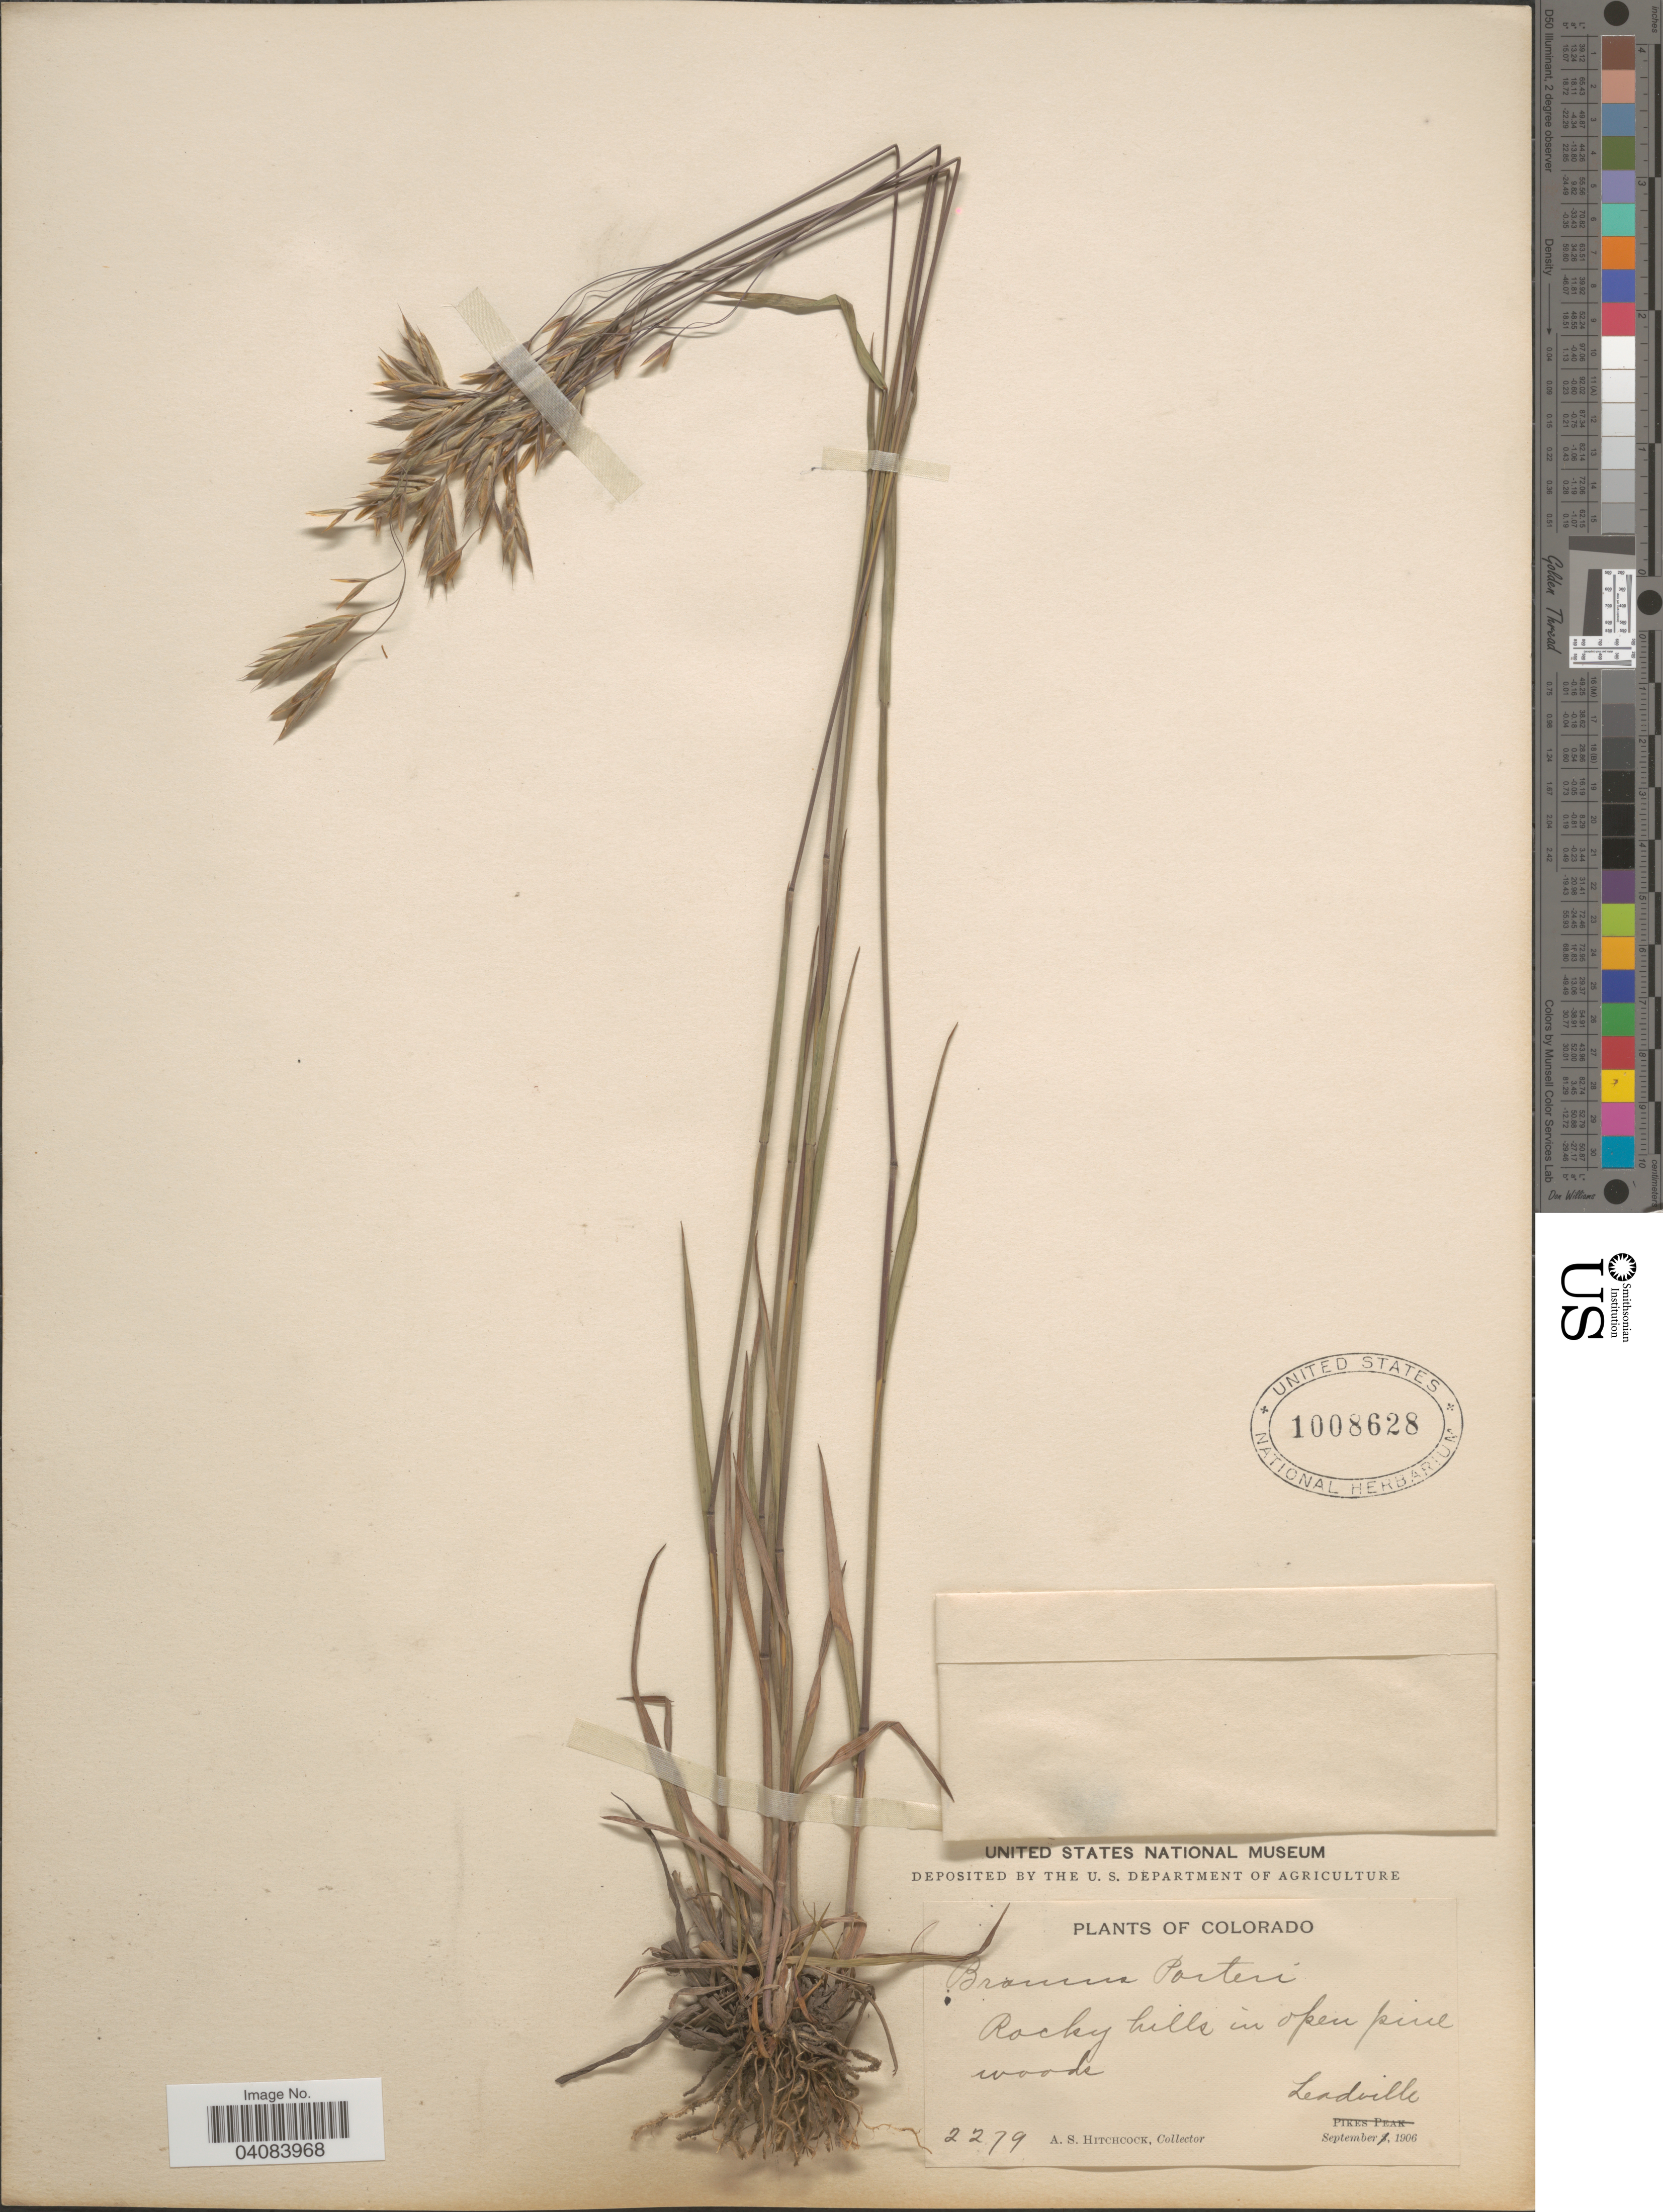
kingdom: Plantae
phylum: Tracheophyta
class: Liliopsida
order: Poales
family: Poaceae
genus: Bromus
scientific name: Bromus porteri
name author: (J.M. Coult.) Nash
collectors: A. S. Hitchcock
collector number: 2279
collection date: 1906-09-01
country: United States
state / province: Colorado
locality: Rocky hills in open pine woods. Leadville.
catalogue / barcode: US 1008628